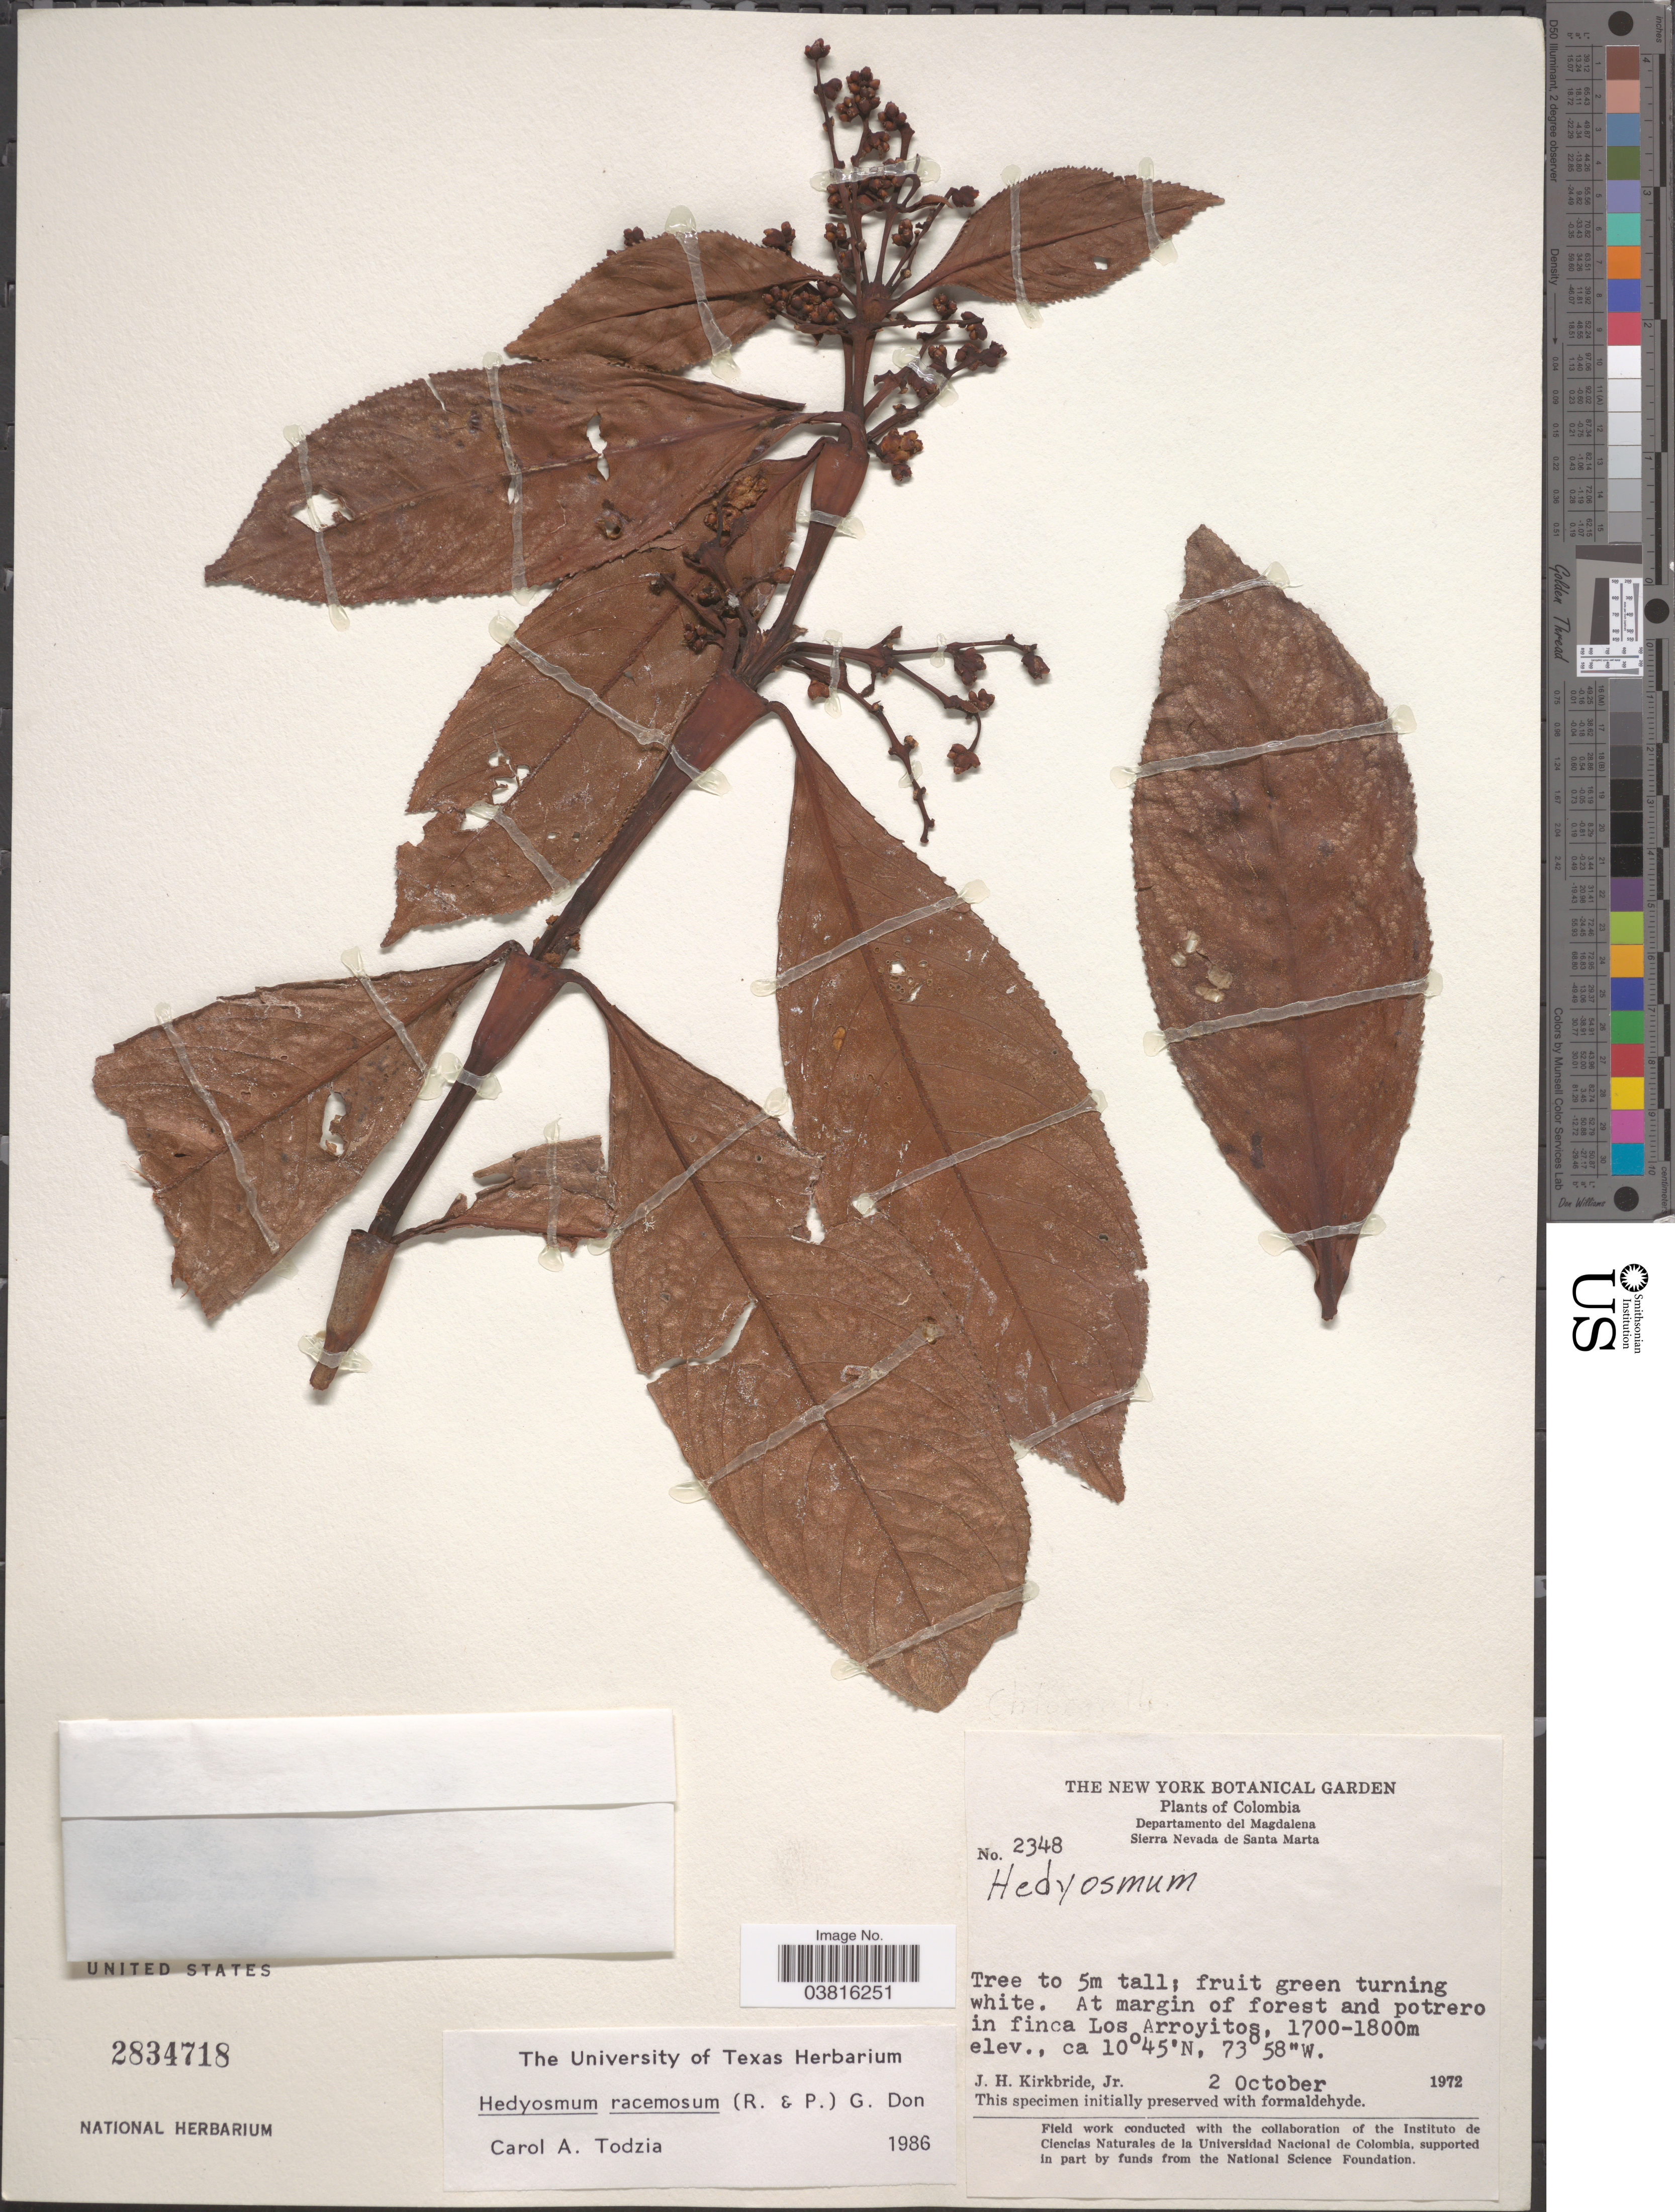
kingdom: Plantae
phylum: Tracheophyta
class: Magnoliopsida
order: Chloranthales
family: Chloranthaceae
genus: Hedyosmum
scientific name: Hedyosmum racemosum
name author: (Ruiz & Pav.) G. Don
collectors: J. H. Kirkbride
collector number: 2348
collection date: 1972-10-02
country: Colombia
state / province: Magdalena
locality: Departamento del Magdalena. Sierra Nevada de Santa Marta. At margin of forest and potrero in finca Los Arroyitos.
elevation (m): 1700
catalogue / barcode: US 2834718